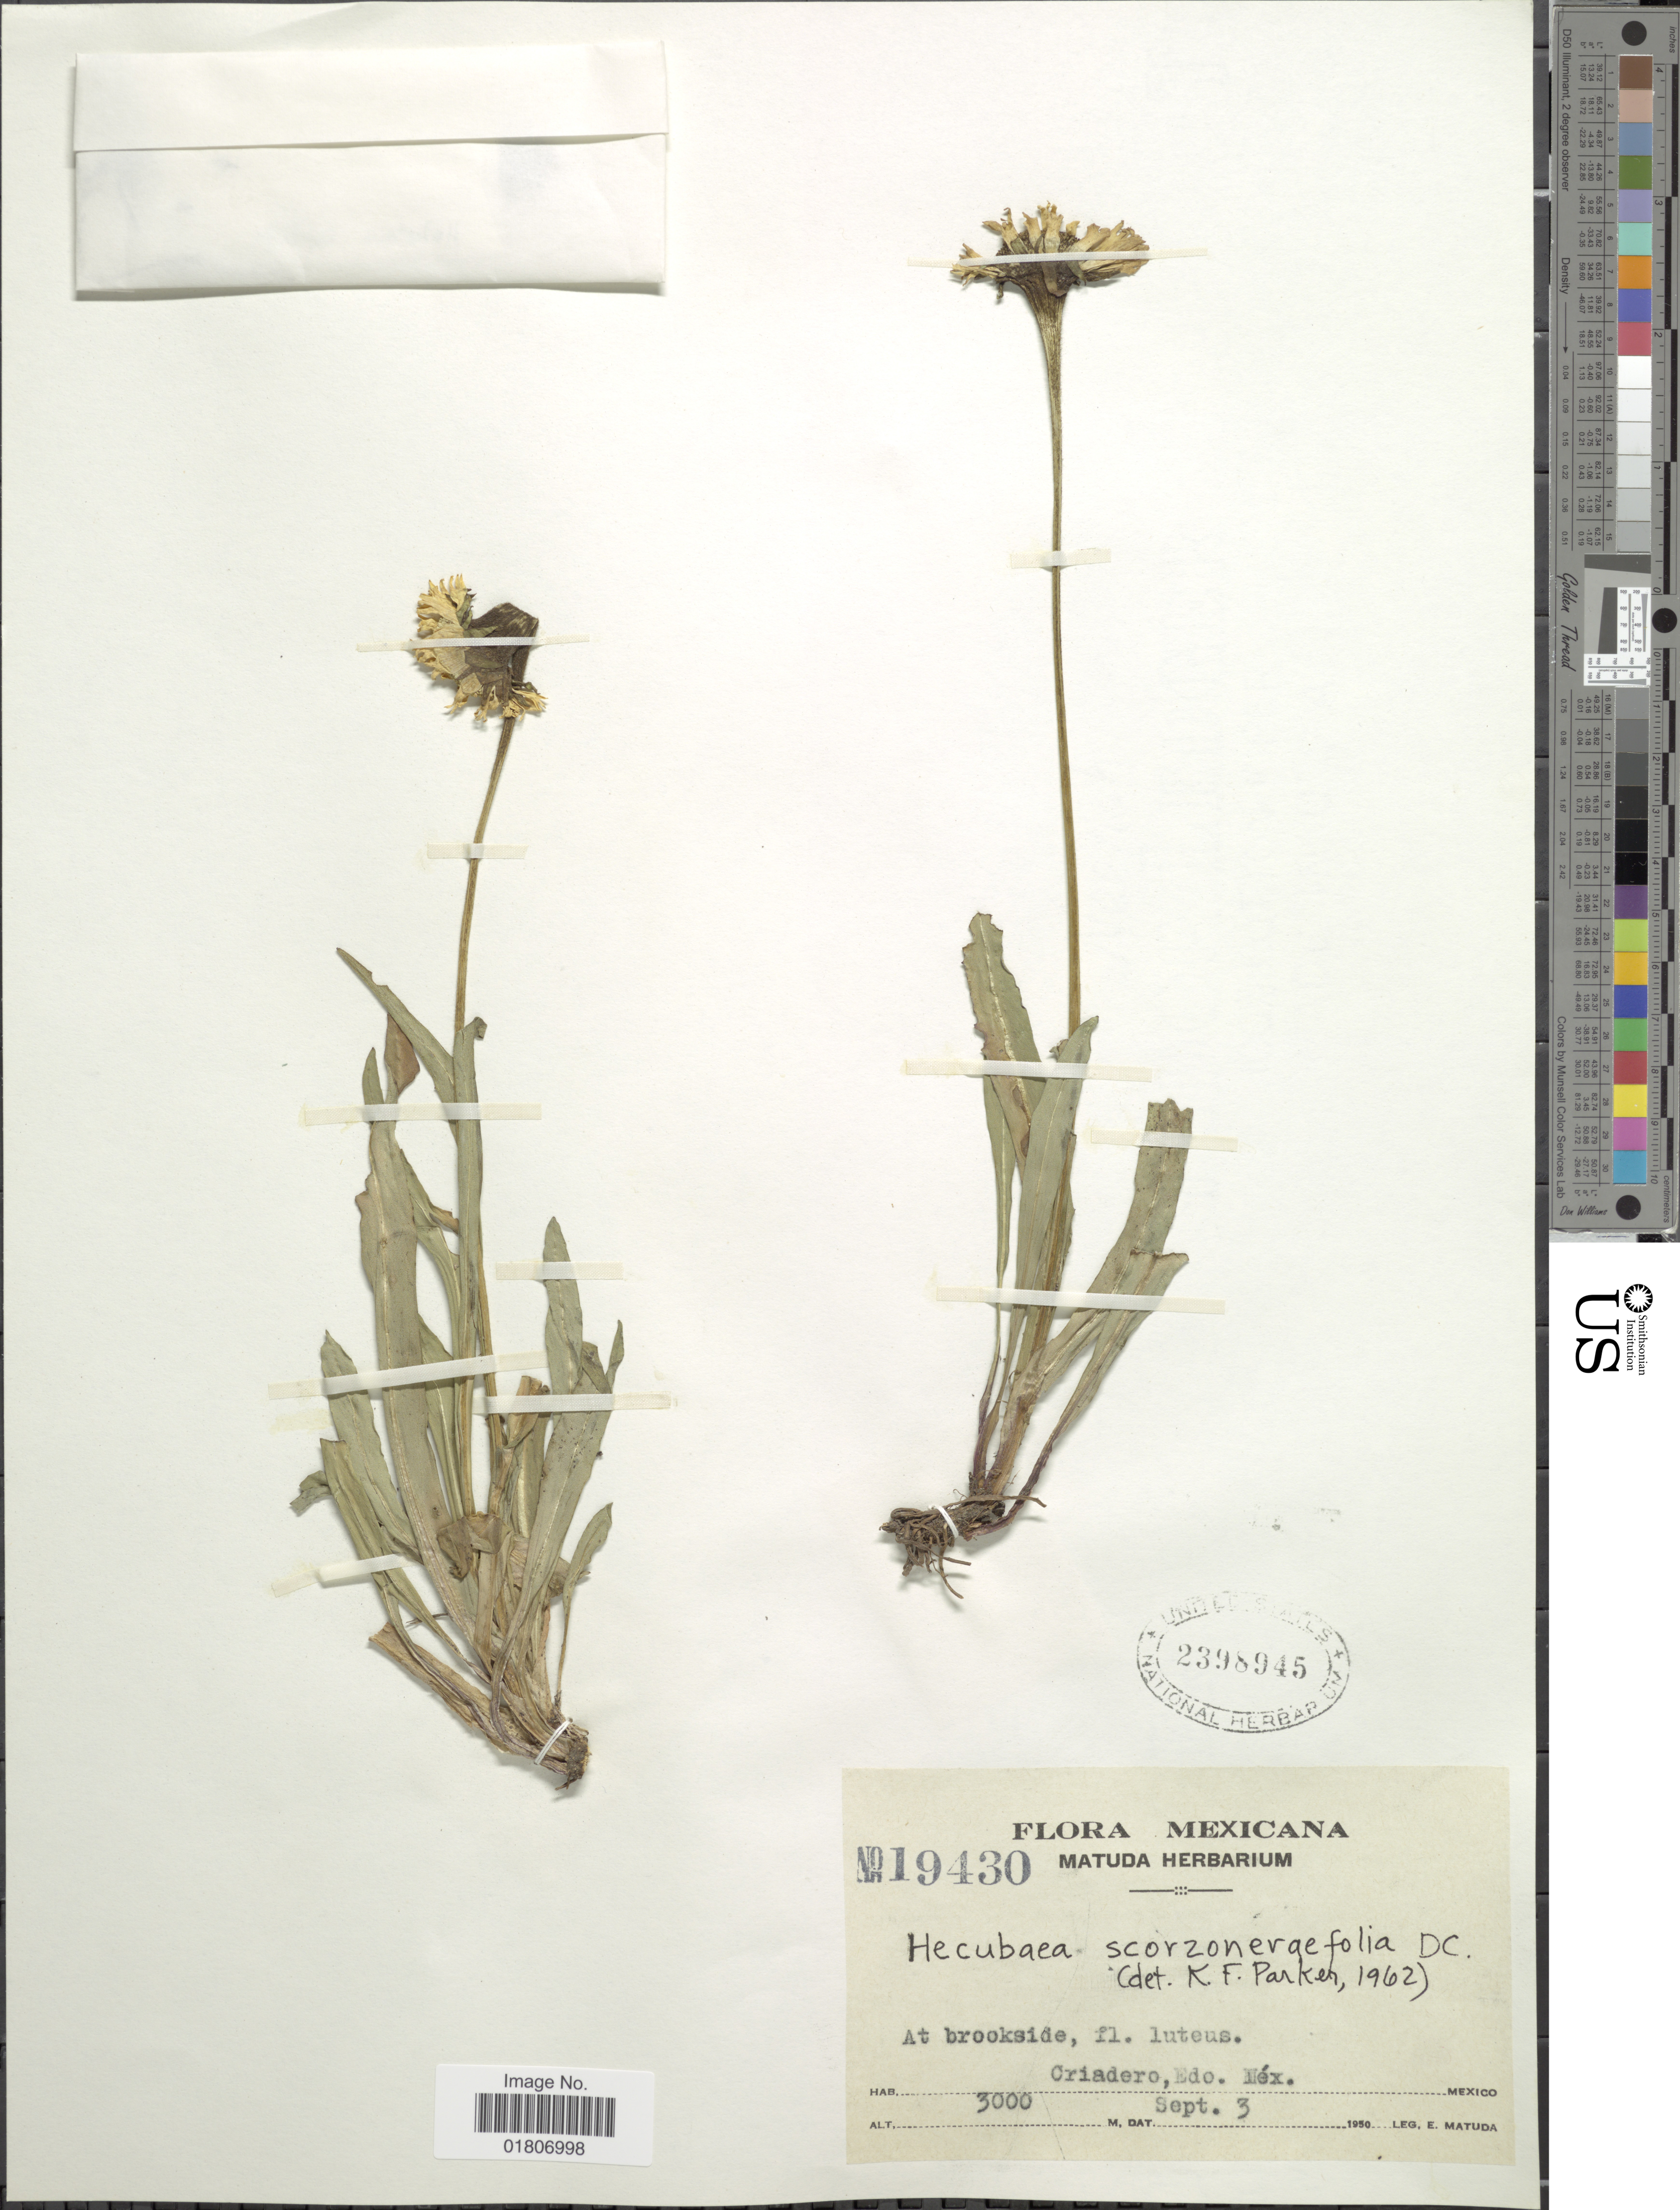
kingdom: Plantae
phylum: Tracheophyta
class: Magnoliopsida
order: Asterales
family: Asteraceae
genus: Dugaldia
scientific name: Dugaldia scorzoneraefolia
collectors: E. Matuda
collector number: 19430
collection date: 1950-09-03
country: Mexico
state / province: México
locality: Criadero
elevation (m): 3000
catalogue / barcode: US 2398945